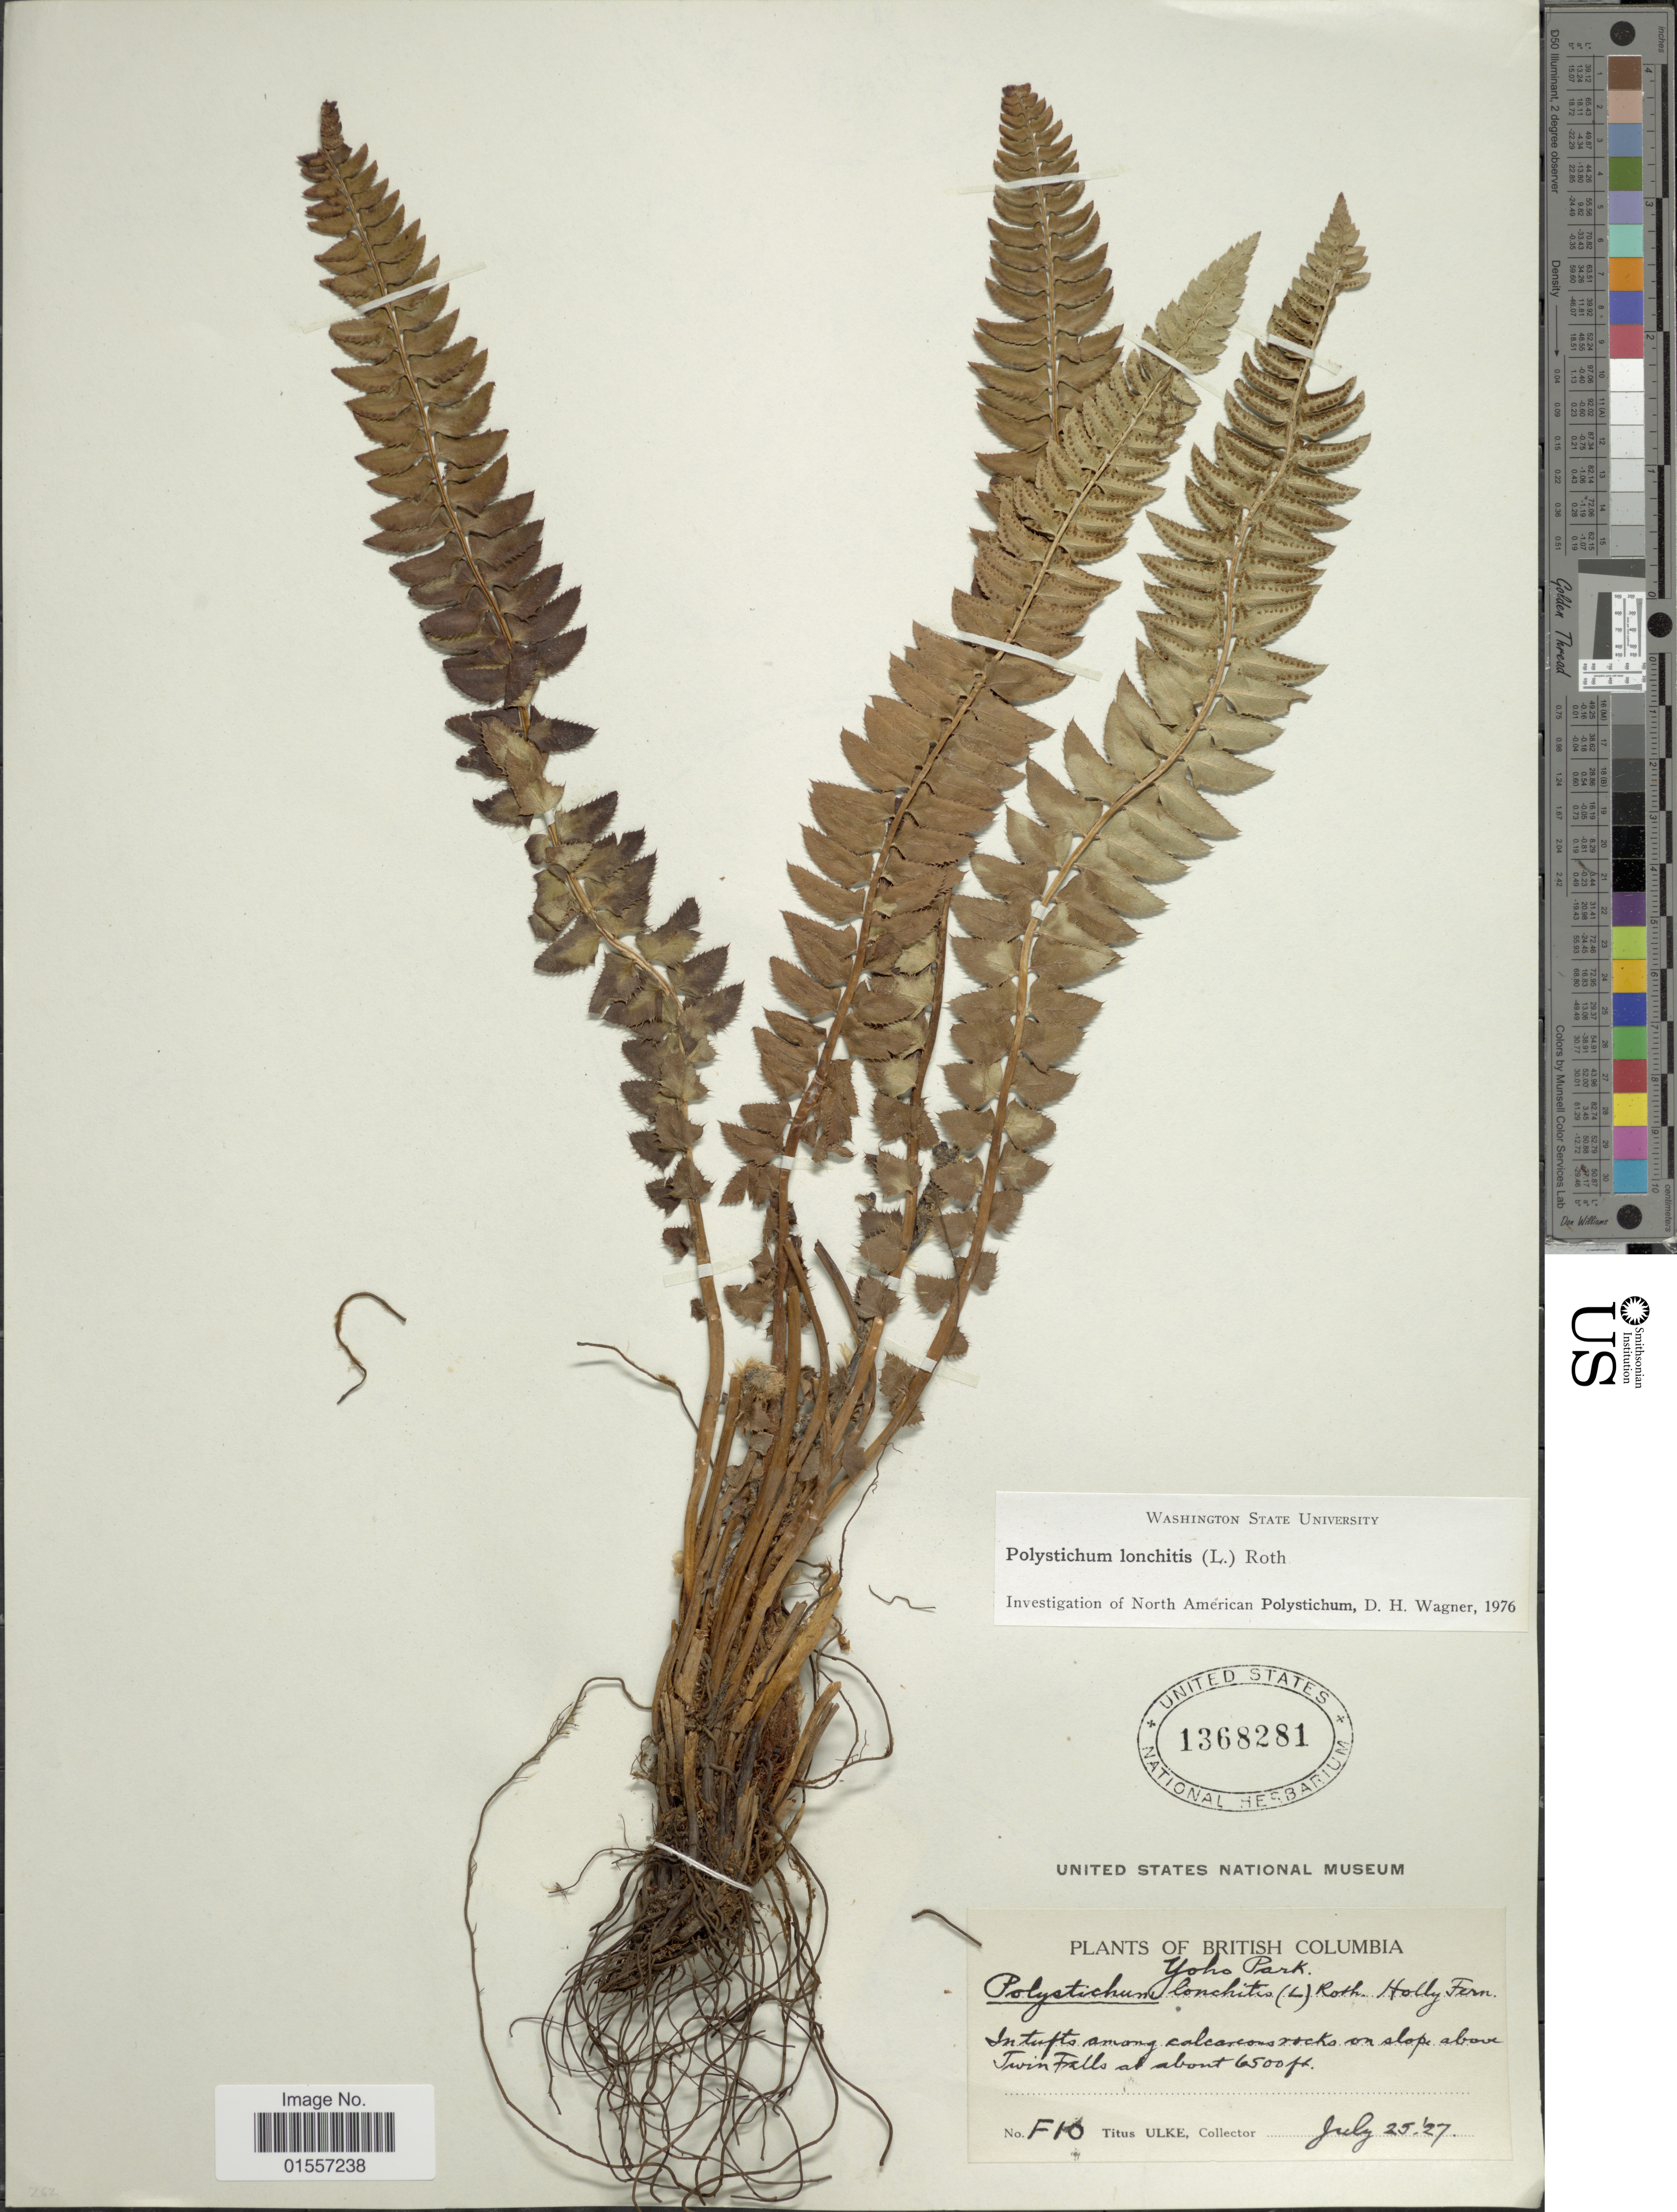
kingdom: Plantae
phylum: Tracheophyta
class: Polypodiopsida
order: Polypodiales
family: Dryopteridaceae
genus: Polystichum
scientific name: Polystichum lonchitis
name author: (Roth) L.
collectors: T. Ulke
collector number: F 10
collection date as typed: Transcribed d/m/y: 25/7/27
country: Canada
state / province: British Columbia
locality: In tufts among calcareous rocks on slope above Twin Falls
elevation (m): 1981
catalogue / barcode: US 1368281